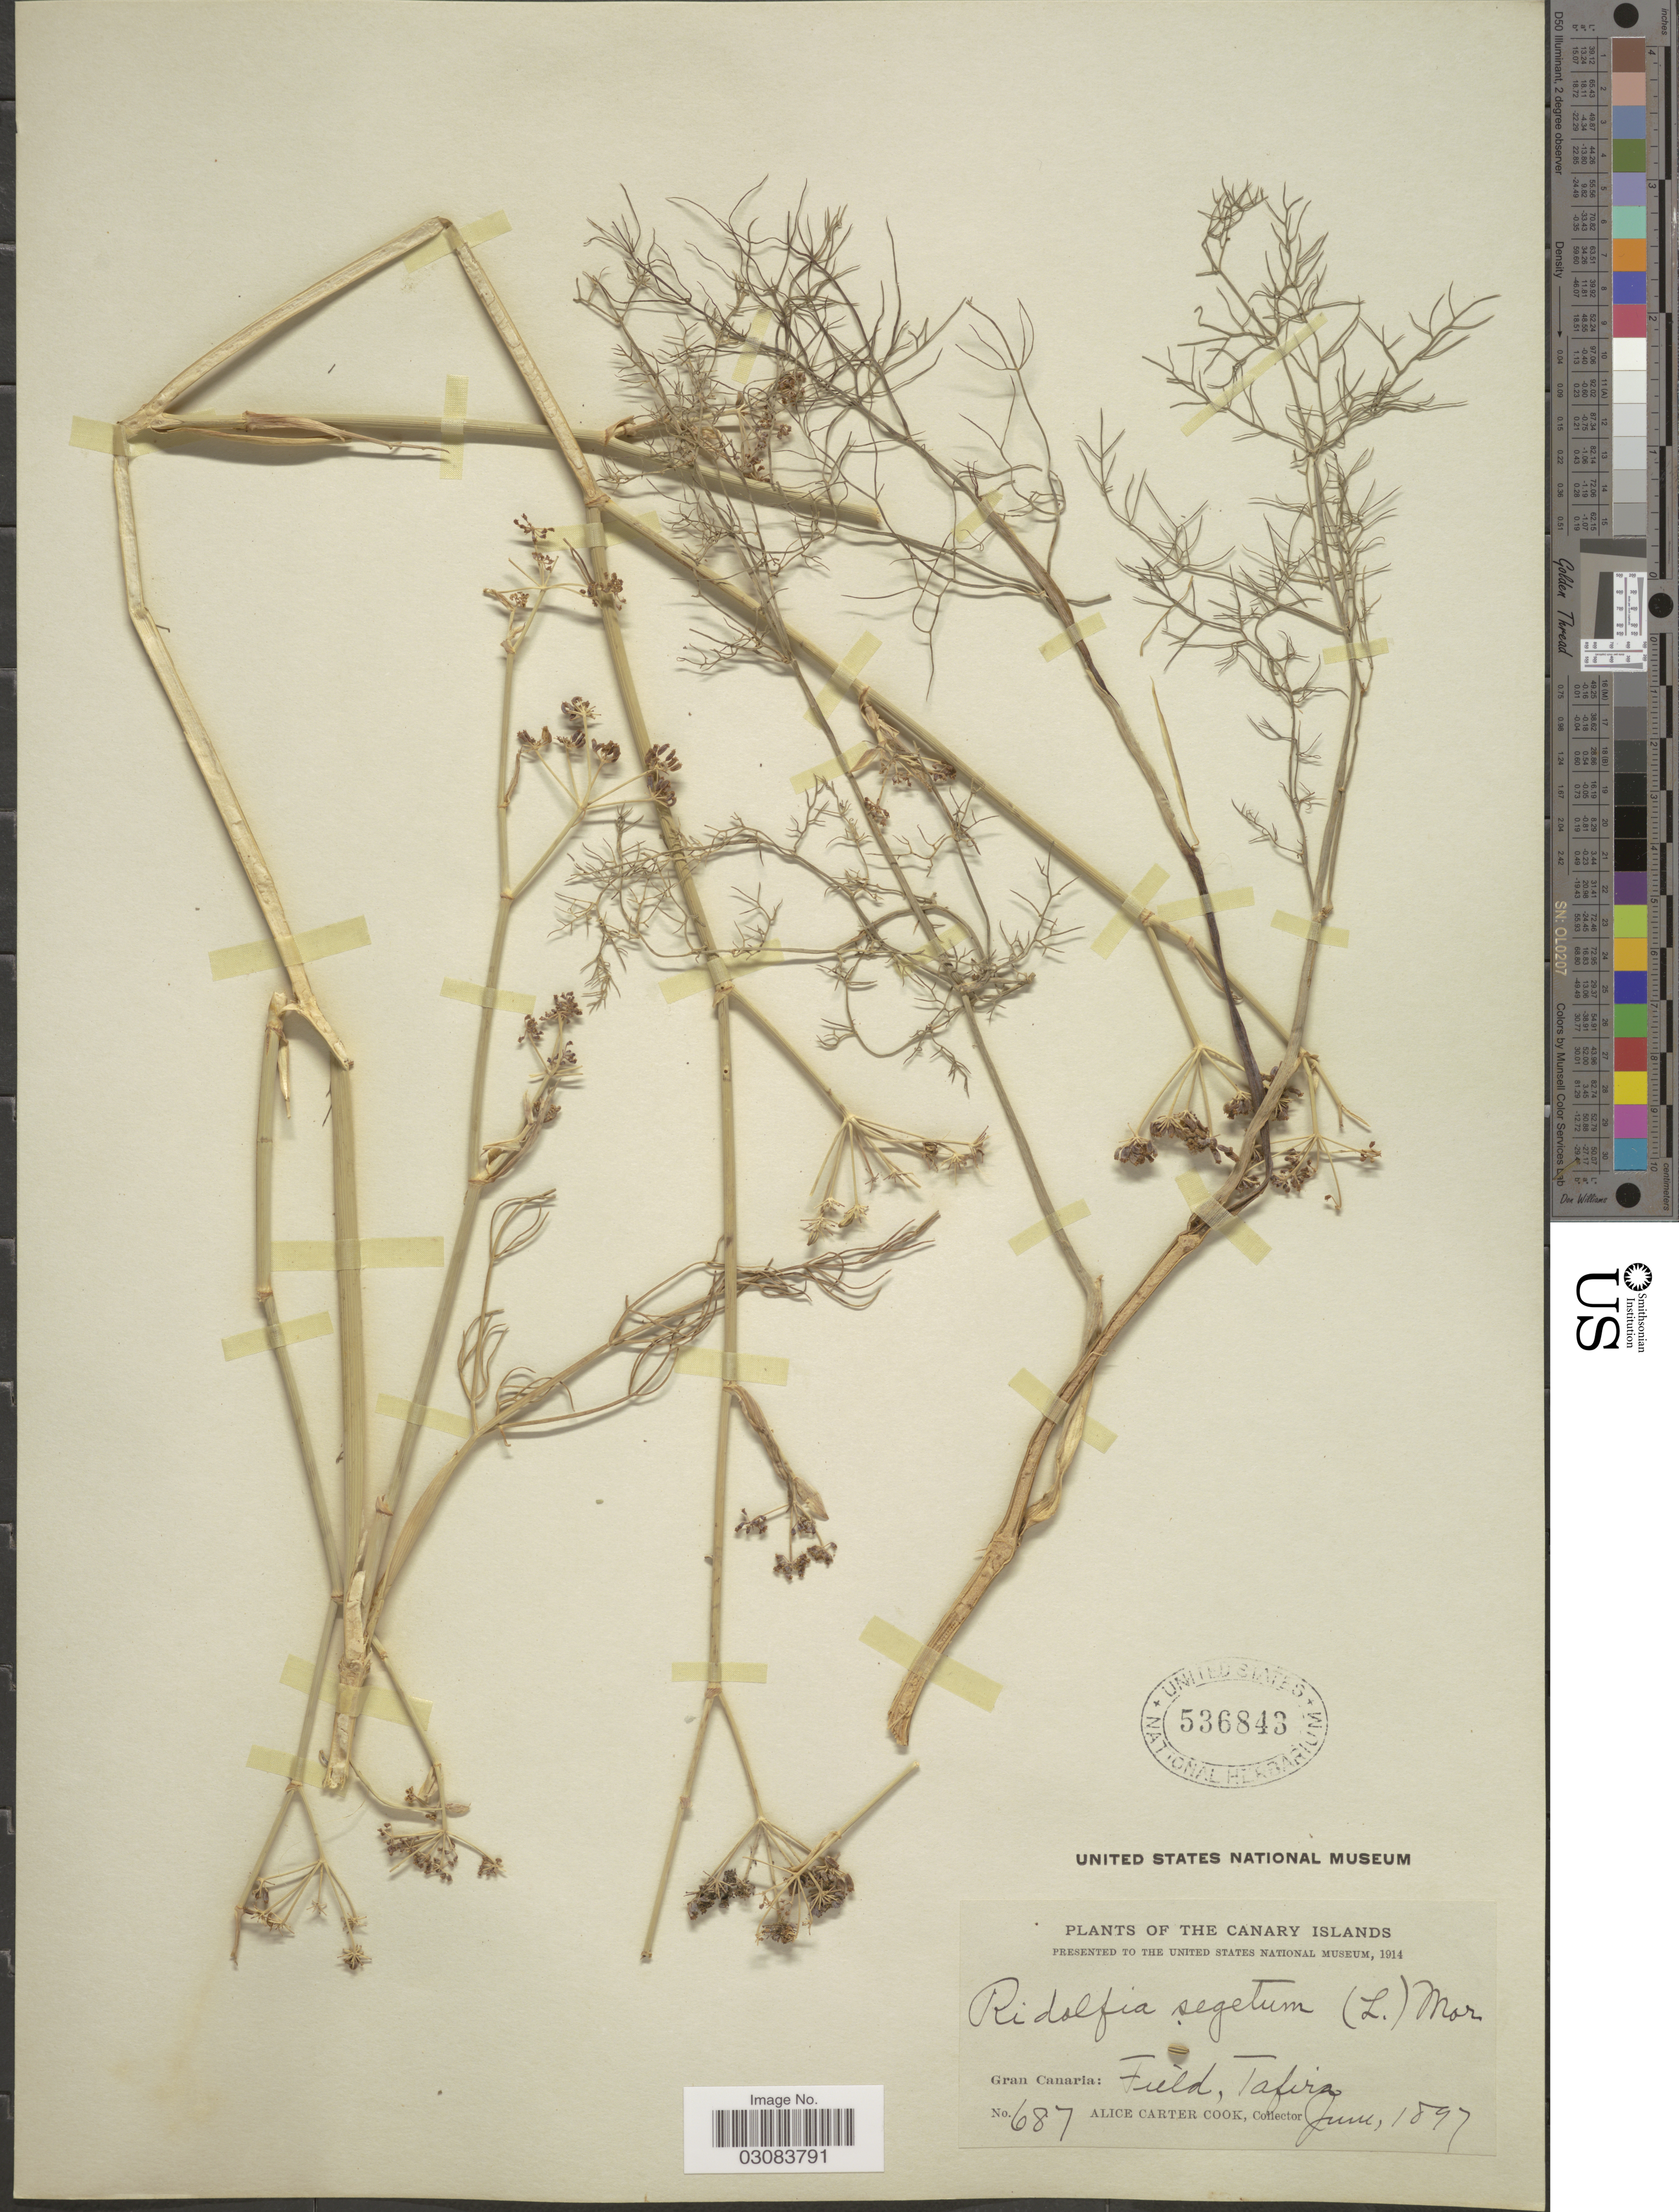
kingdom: Plantae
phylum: Tracheophyta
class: Magnoliopsida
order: Apiales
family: Apiaceae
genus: Ridolfia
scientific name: Ridolfia segetum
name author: (L.) Moris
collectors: Alice C. Cook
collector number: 687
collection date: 1897-06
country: Spain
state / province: Canarias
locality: The Canary Islands. Gran Canaria. Field, Tafira.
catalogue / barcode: US 536843